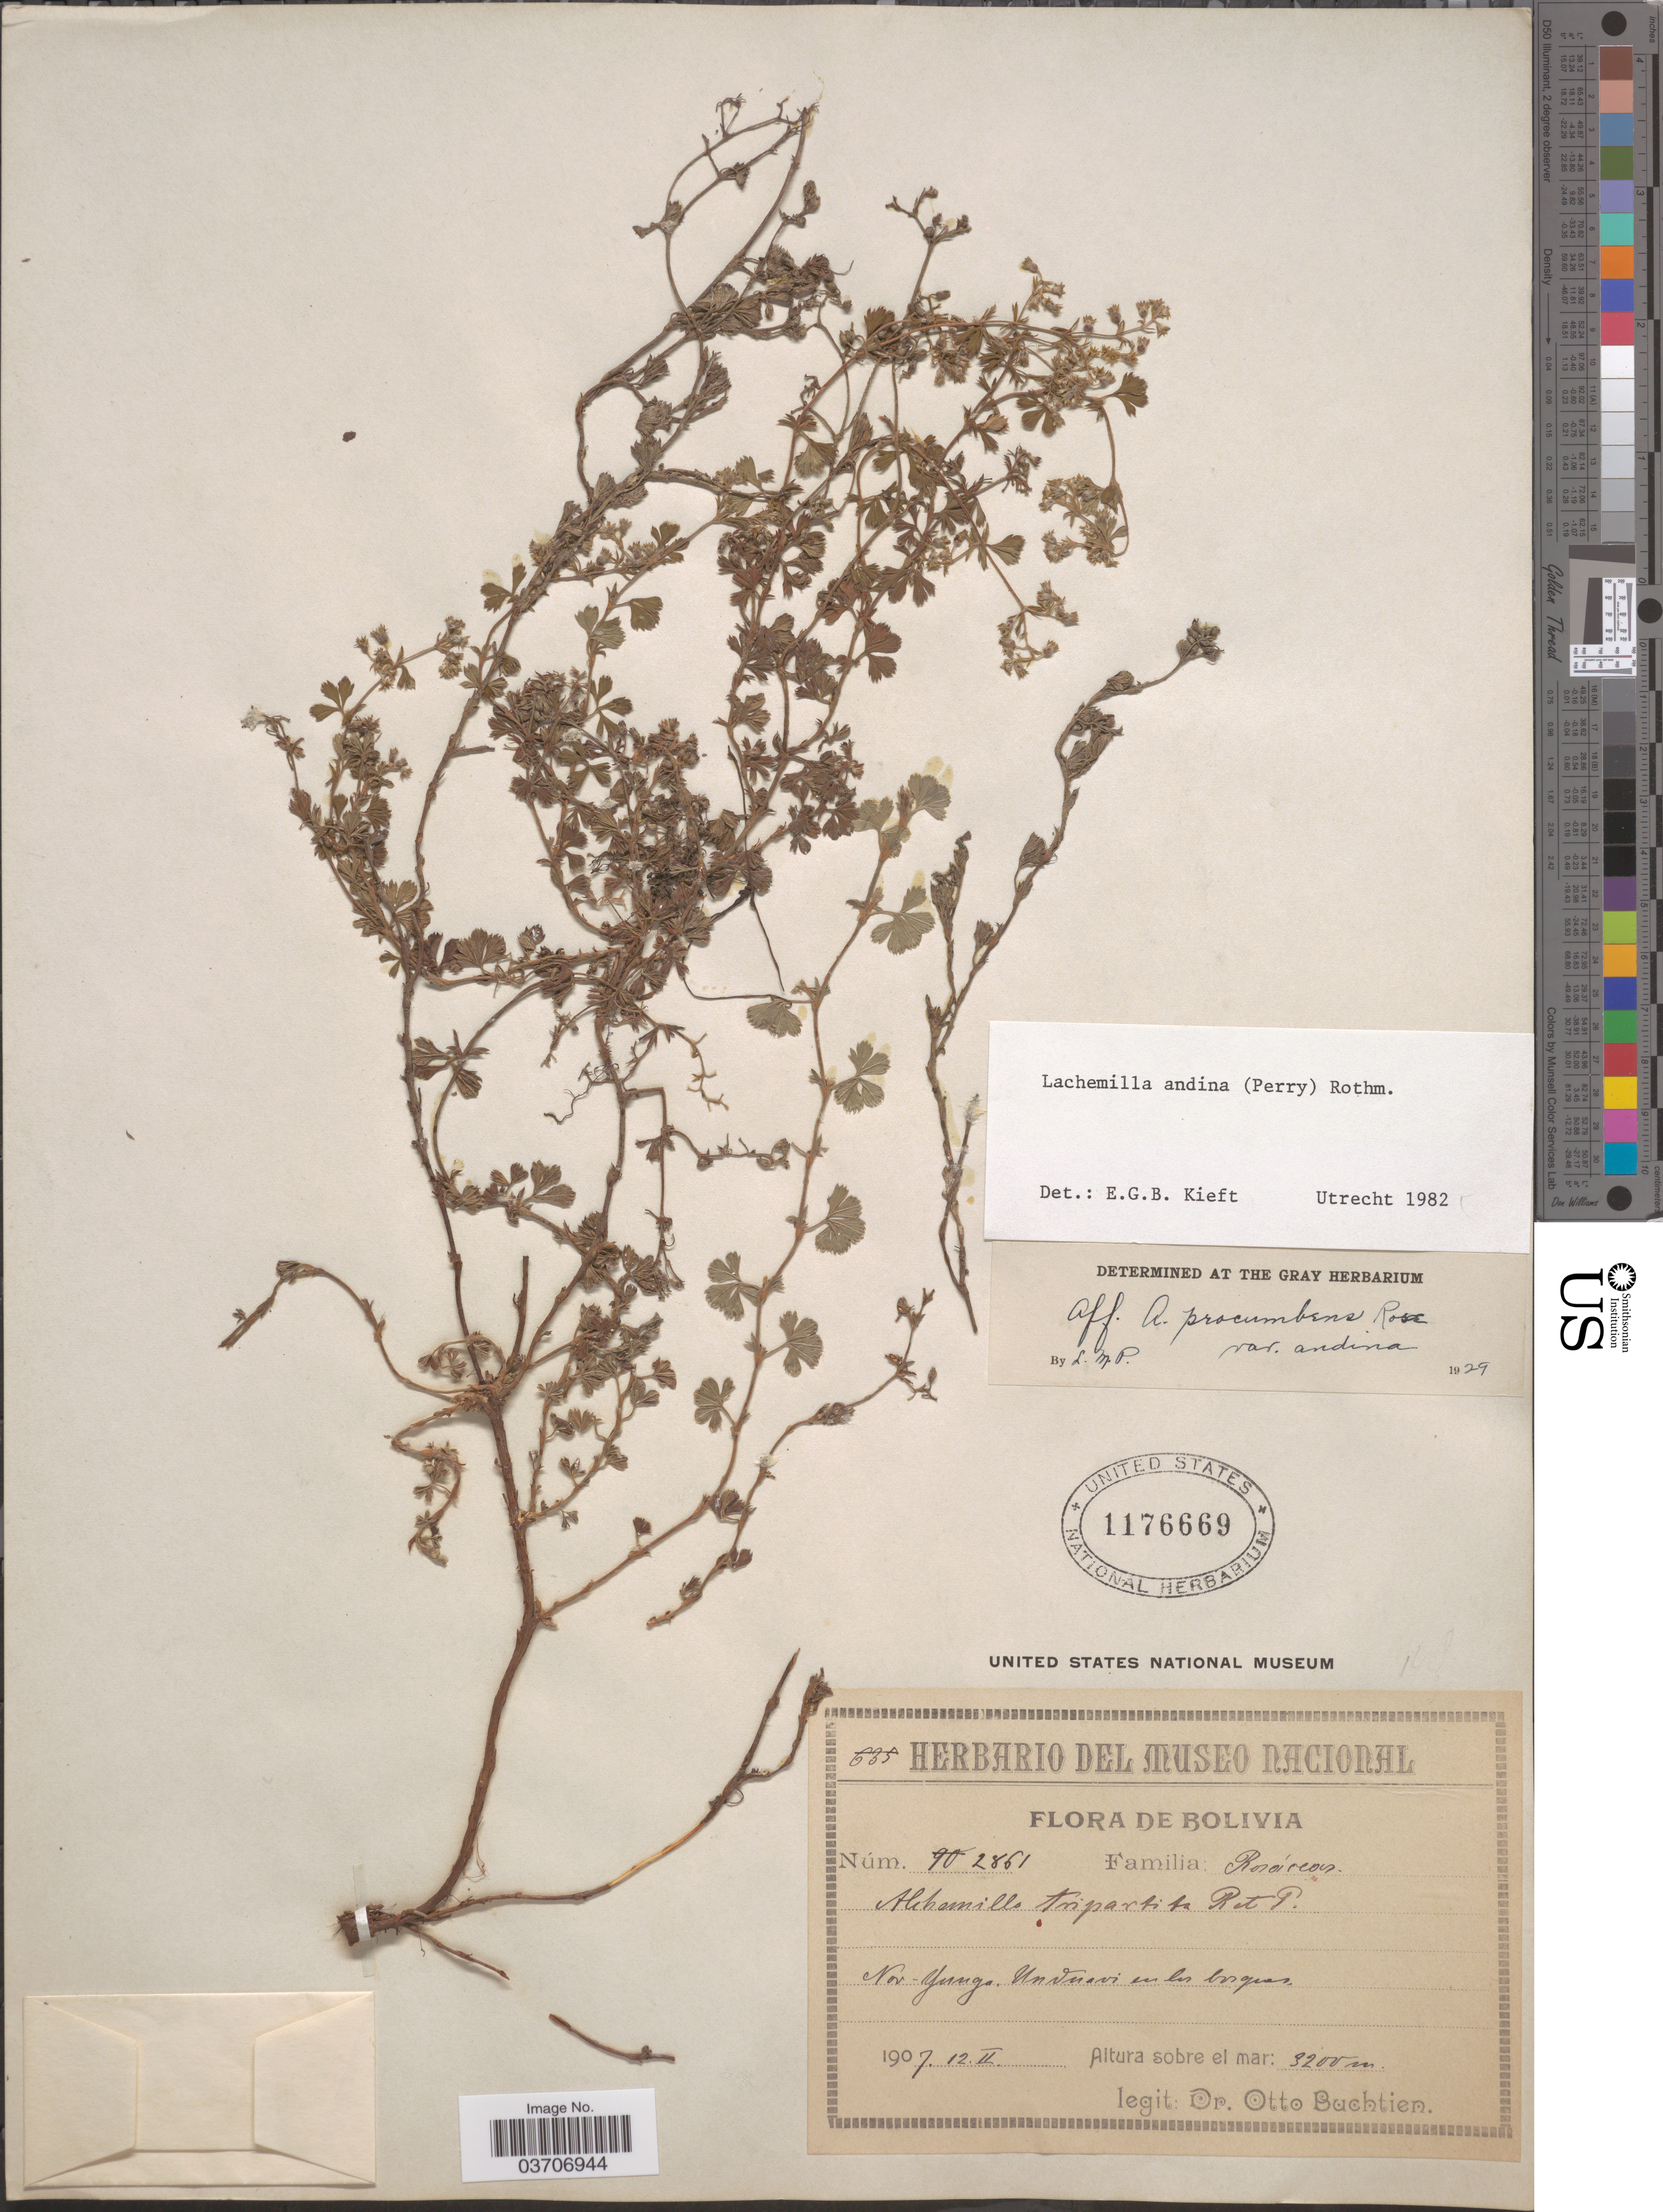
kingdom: Plantae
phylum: Tracheophyta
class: Magnoliopsida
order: Rosales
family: Rosaceae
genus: Lachemilla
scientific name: Lachemilla andina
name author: (L.M. Perry) Rothm.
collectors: O. Buchtien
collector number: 2861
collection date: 1907-02-12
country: Bolivia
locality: Nor-Yunga. Unduavi en les bosques.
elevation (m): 3200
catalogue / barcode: US 1176669